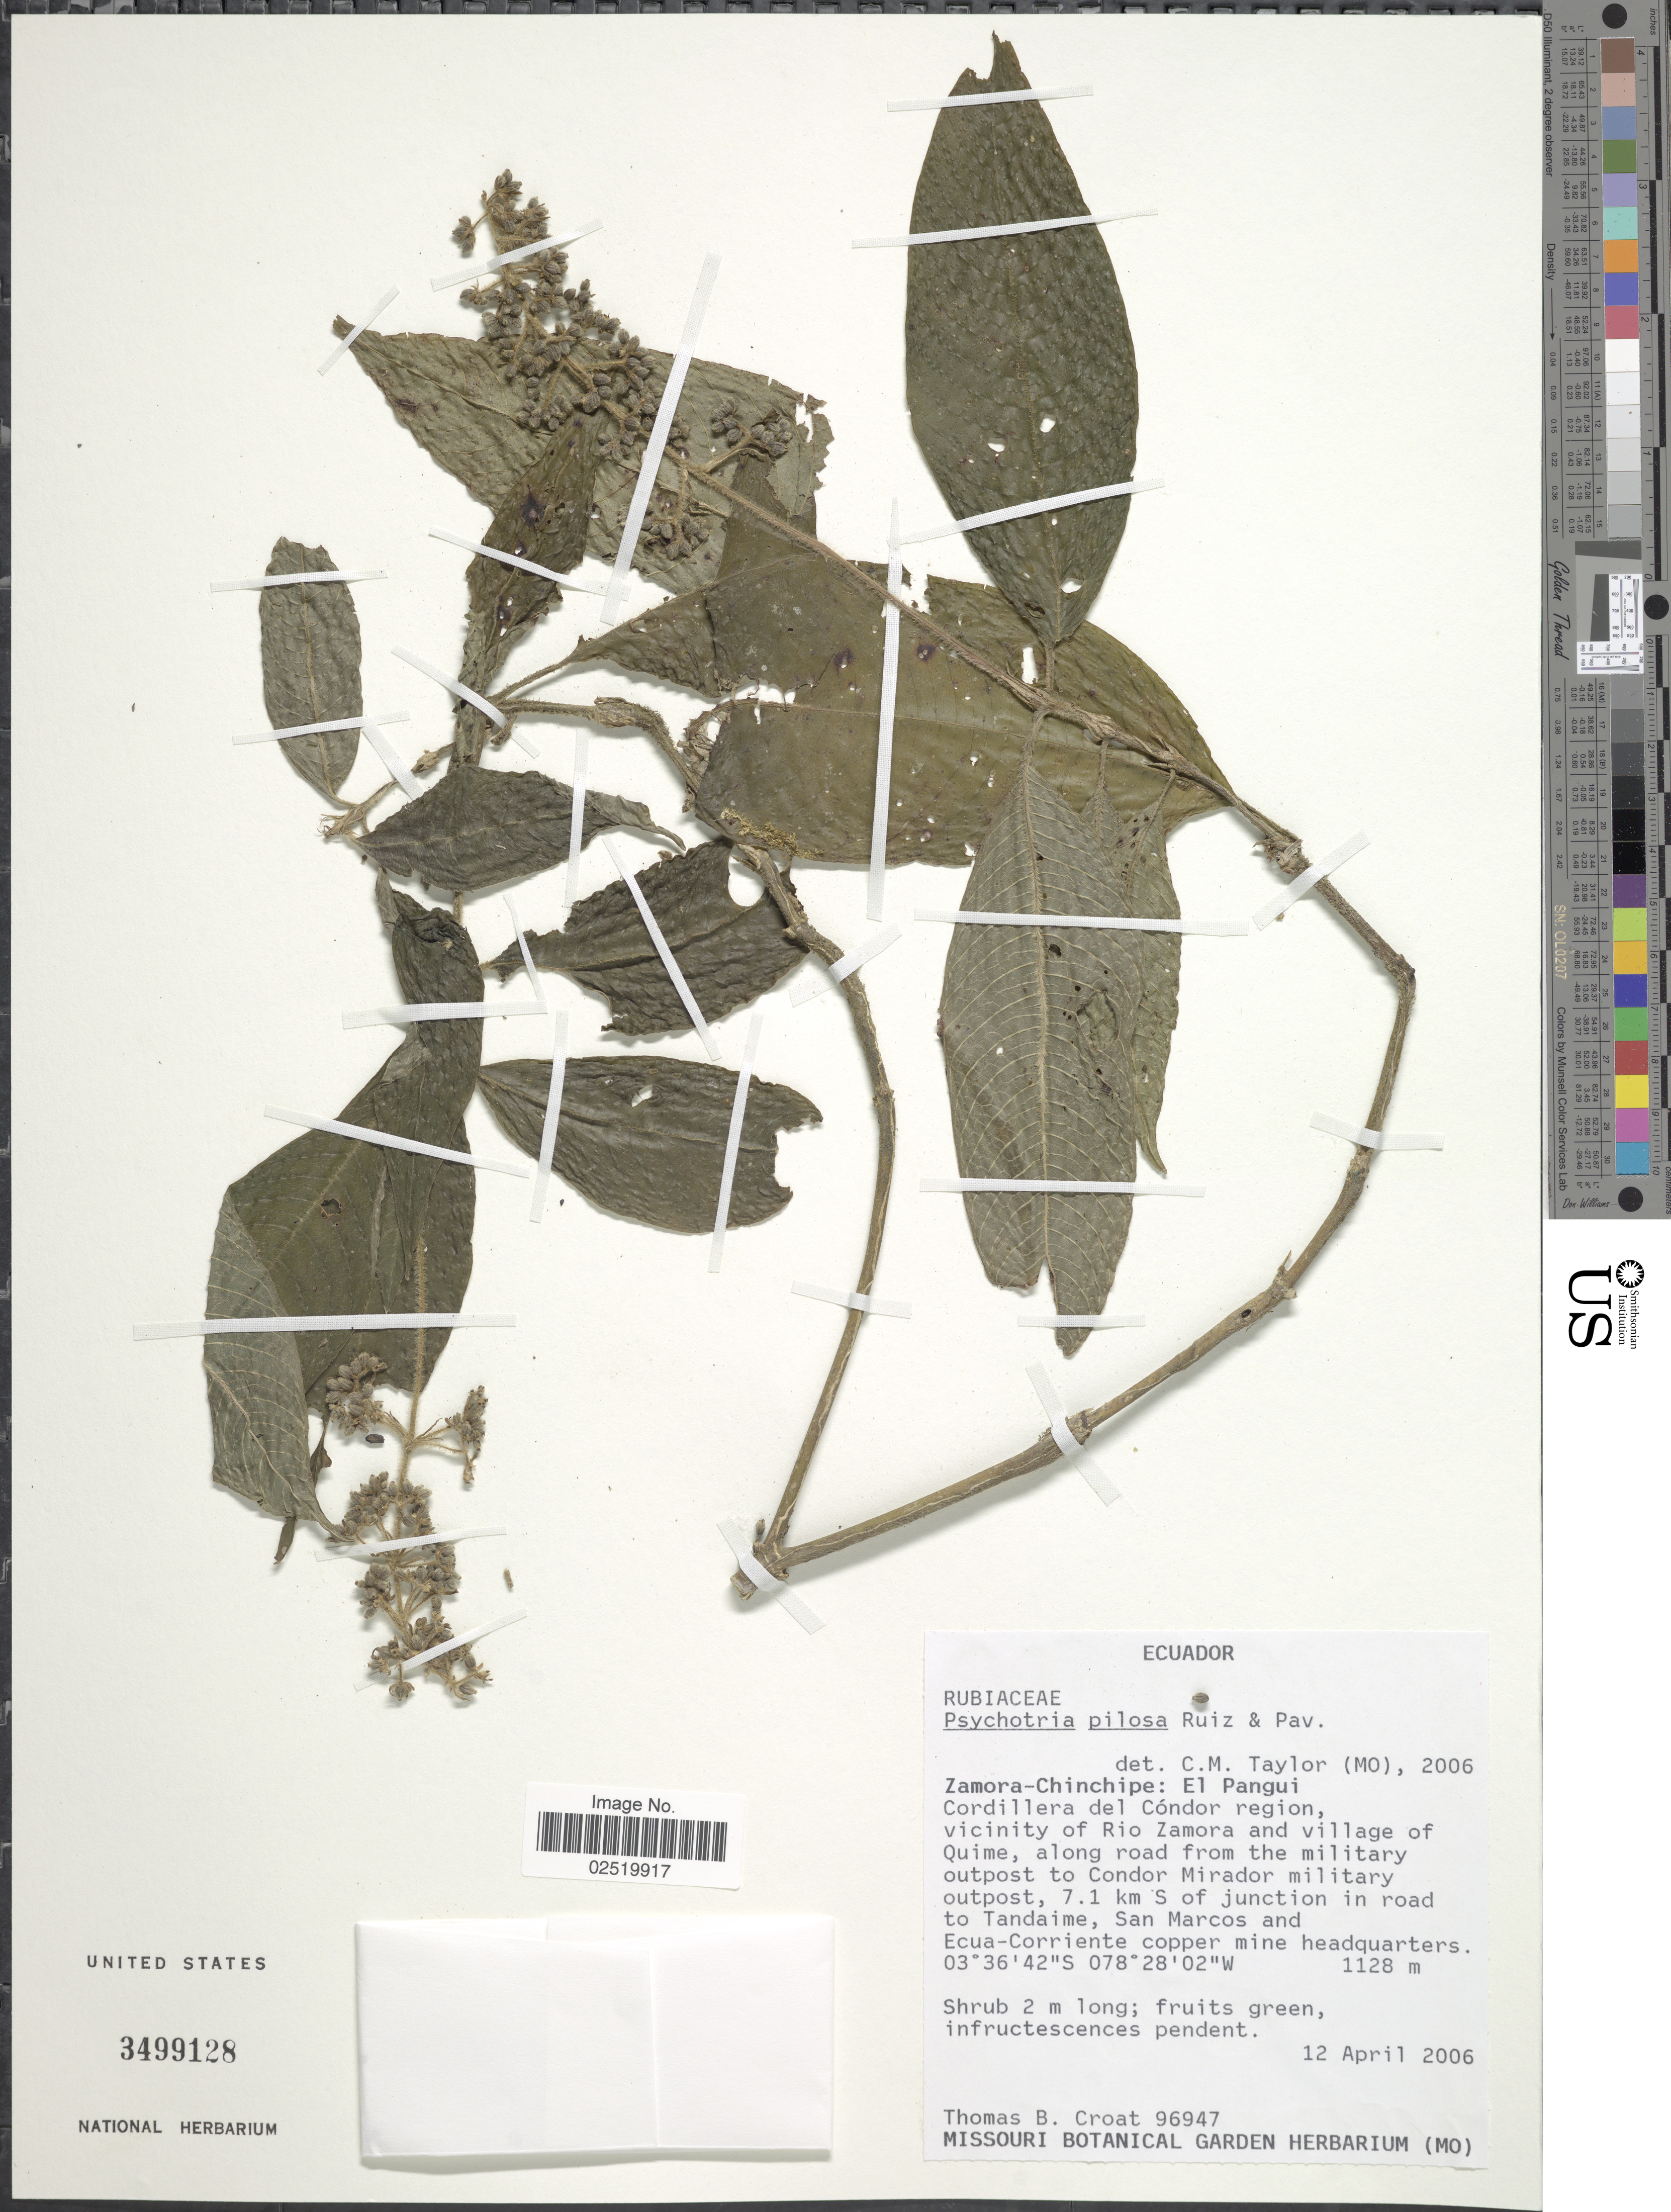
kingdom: Plantae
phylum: Tracheophyta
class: Magnoliopsida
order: Gentianales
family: Rubiaceae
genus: Psychotria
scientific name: Psychotria pilosa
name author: Ruiz & Pav.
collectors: T. B. Croat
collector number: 96947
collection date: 2006-04-12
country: Ecuador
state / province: Zamora-Chinchipe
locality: El Pangui. Cordillera del Condor region, vicinity of Rio Zamora and village of Quime, along road from the military outpost, 7.1 km S of junction in road to Tandaime, San Marcos and Ecua-Corriente copper mine headquarters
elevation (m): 1128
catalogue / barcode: US 3499128